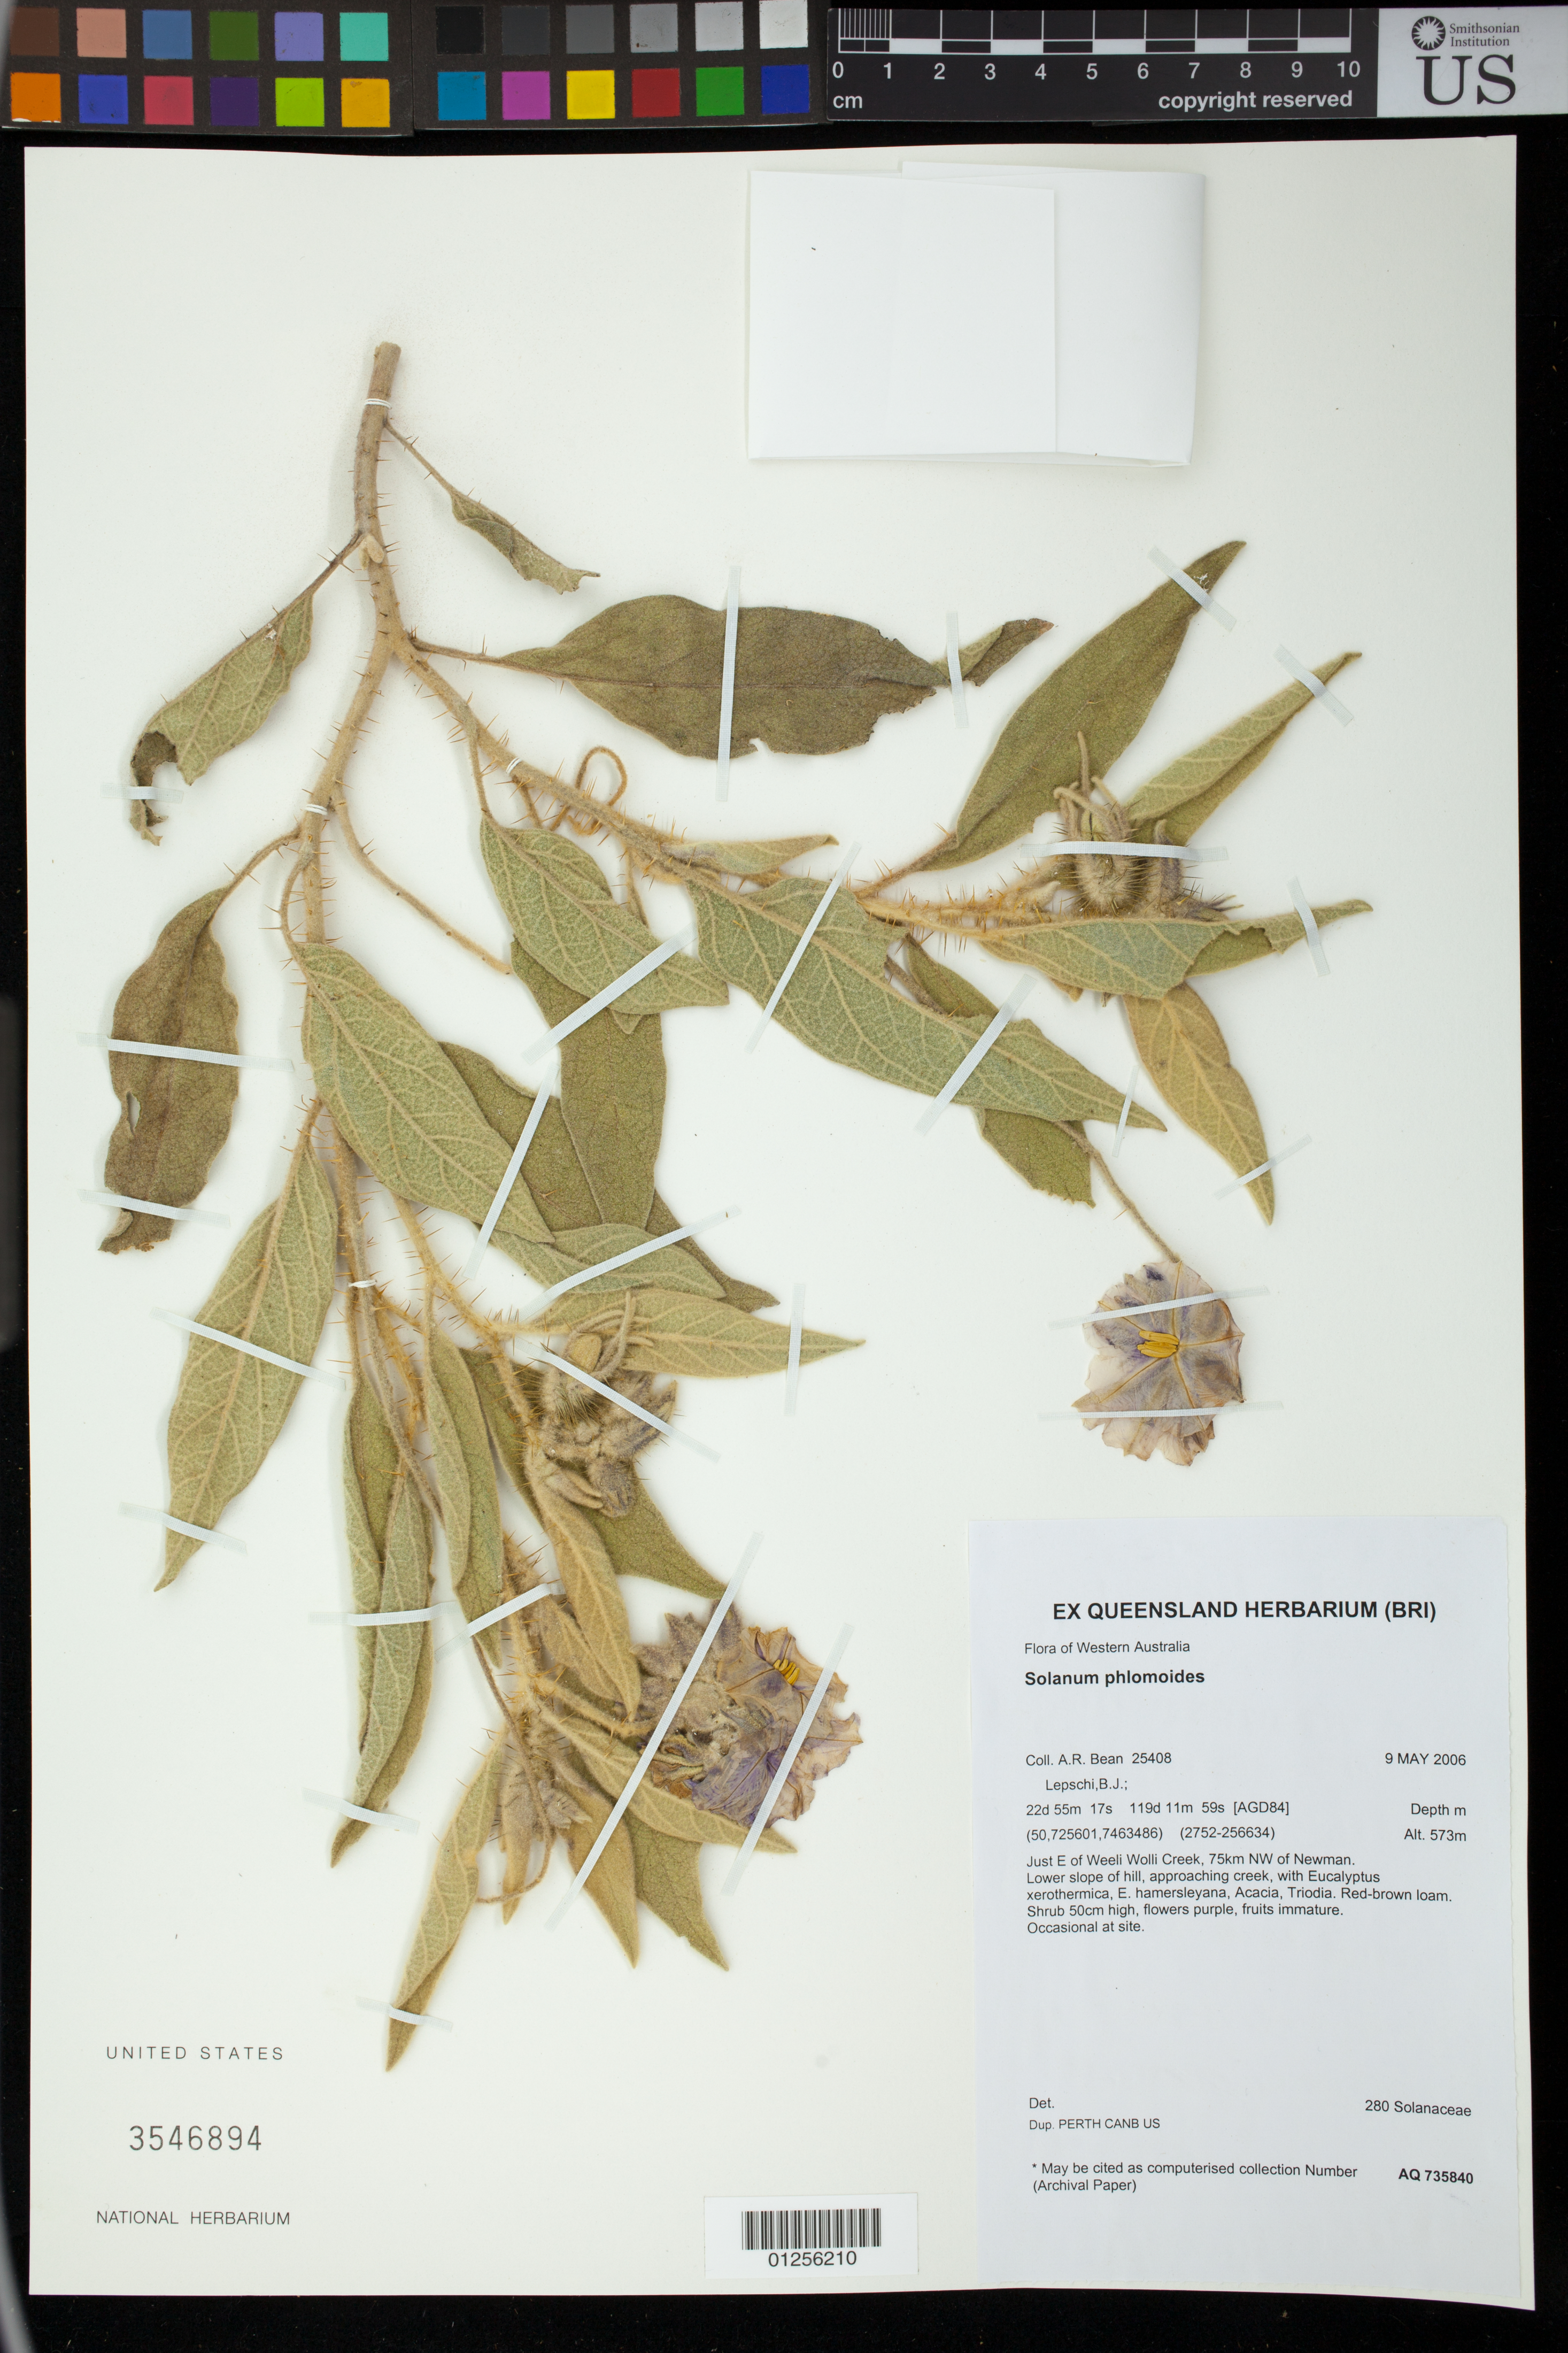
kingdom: Plantae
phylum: Tracheophyta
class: Magnoliopsida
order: Solanales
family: Solanaceae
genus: Solanum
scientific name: Solanum phlomoides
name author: A. Cunn. ex Benth.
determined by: Lepschi, B. J.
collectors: A. R. Bean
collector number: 25408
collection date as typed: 9 May 2006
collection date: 2006-05-09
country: Australia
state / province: Queensland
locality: Just E of Weeli Wolli Creek, 75 km NW of Newman.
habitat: Lower slope of hill, approaching creek.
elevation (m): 573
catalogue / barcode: US 3546894